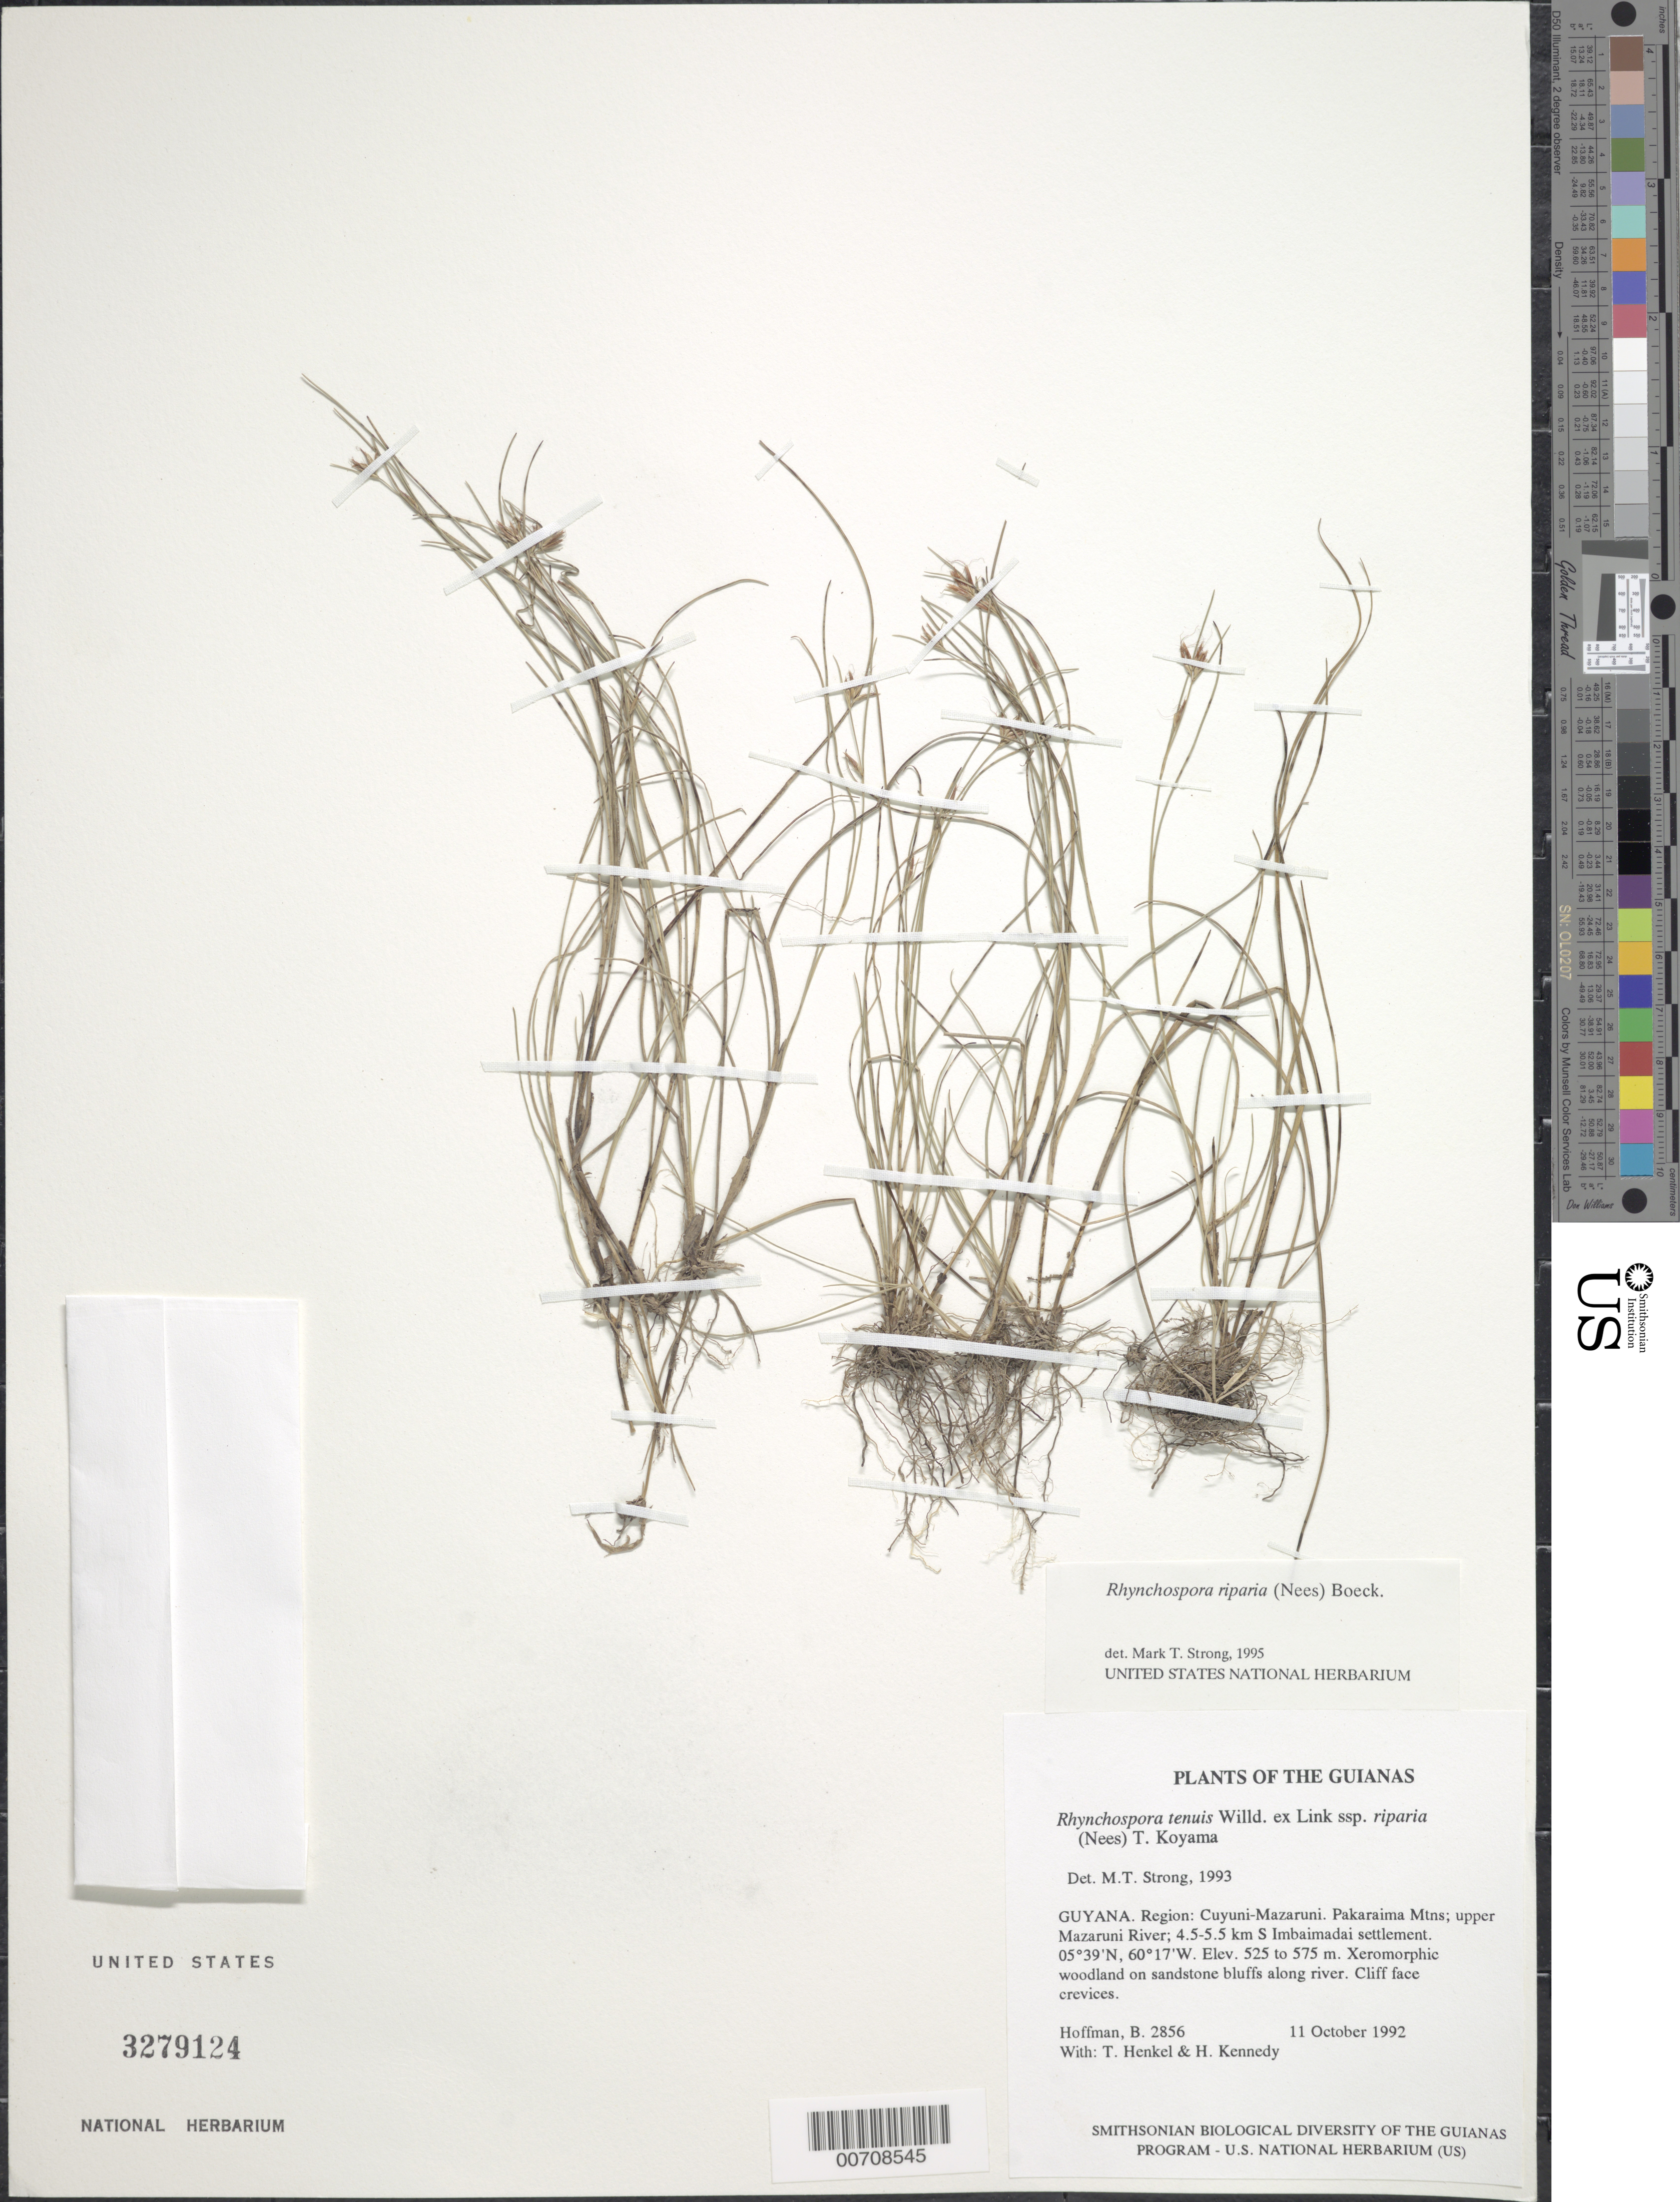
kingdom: Plantae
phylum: Tracheophyta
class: Liliopsida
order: Poales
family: Cyperaceae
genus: Rhynchospora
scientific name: Rhynchospora riparia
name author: (Nees) Boeckeler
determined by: Strong, M. T., (US), Smithsonian Institution - National Museum of Natural History (UNITED STATES)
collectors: B. Hoffman, T. Henkel & H. Kennedy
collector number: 2856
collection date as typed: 11 October 1992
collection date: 1992-10-11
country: Guyana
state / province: Cuyuni-Mazaruni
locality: Pakaraima Mountains; upper Mazaruni River; 4.5-5.5 km S of Imbaimadai settlement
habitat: Xeromorphic woodland on sandstone bluffs along river. Cliff face crevices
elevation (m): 525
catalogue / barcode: US 3279124